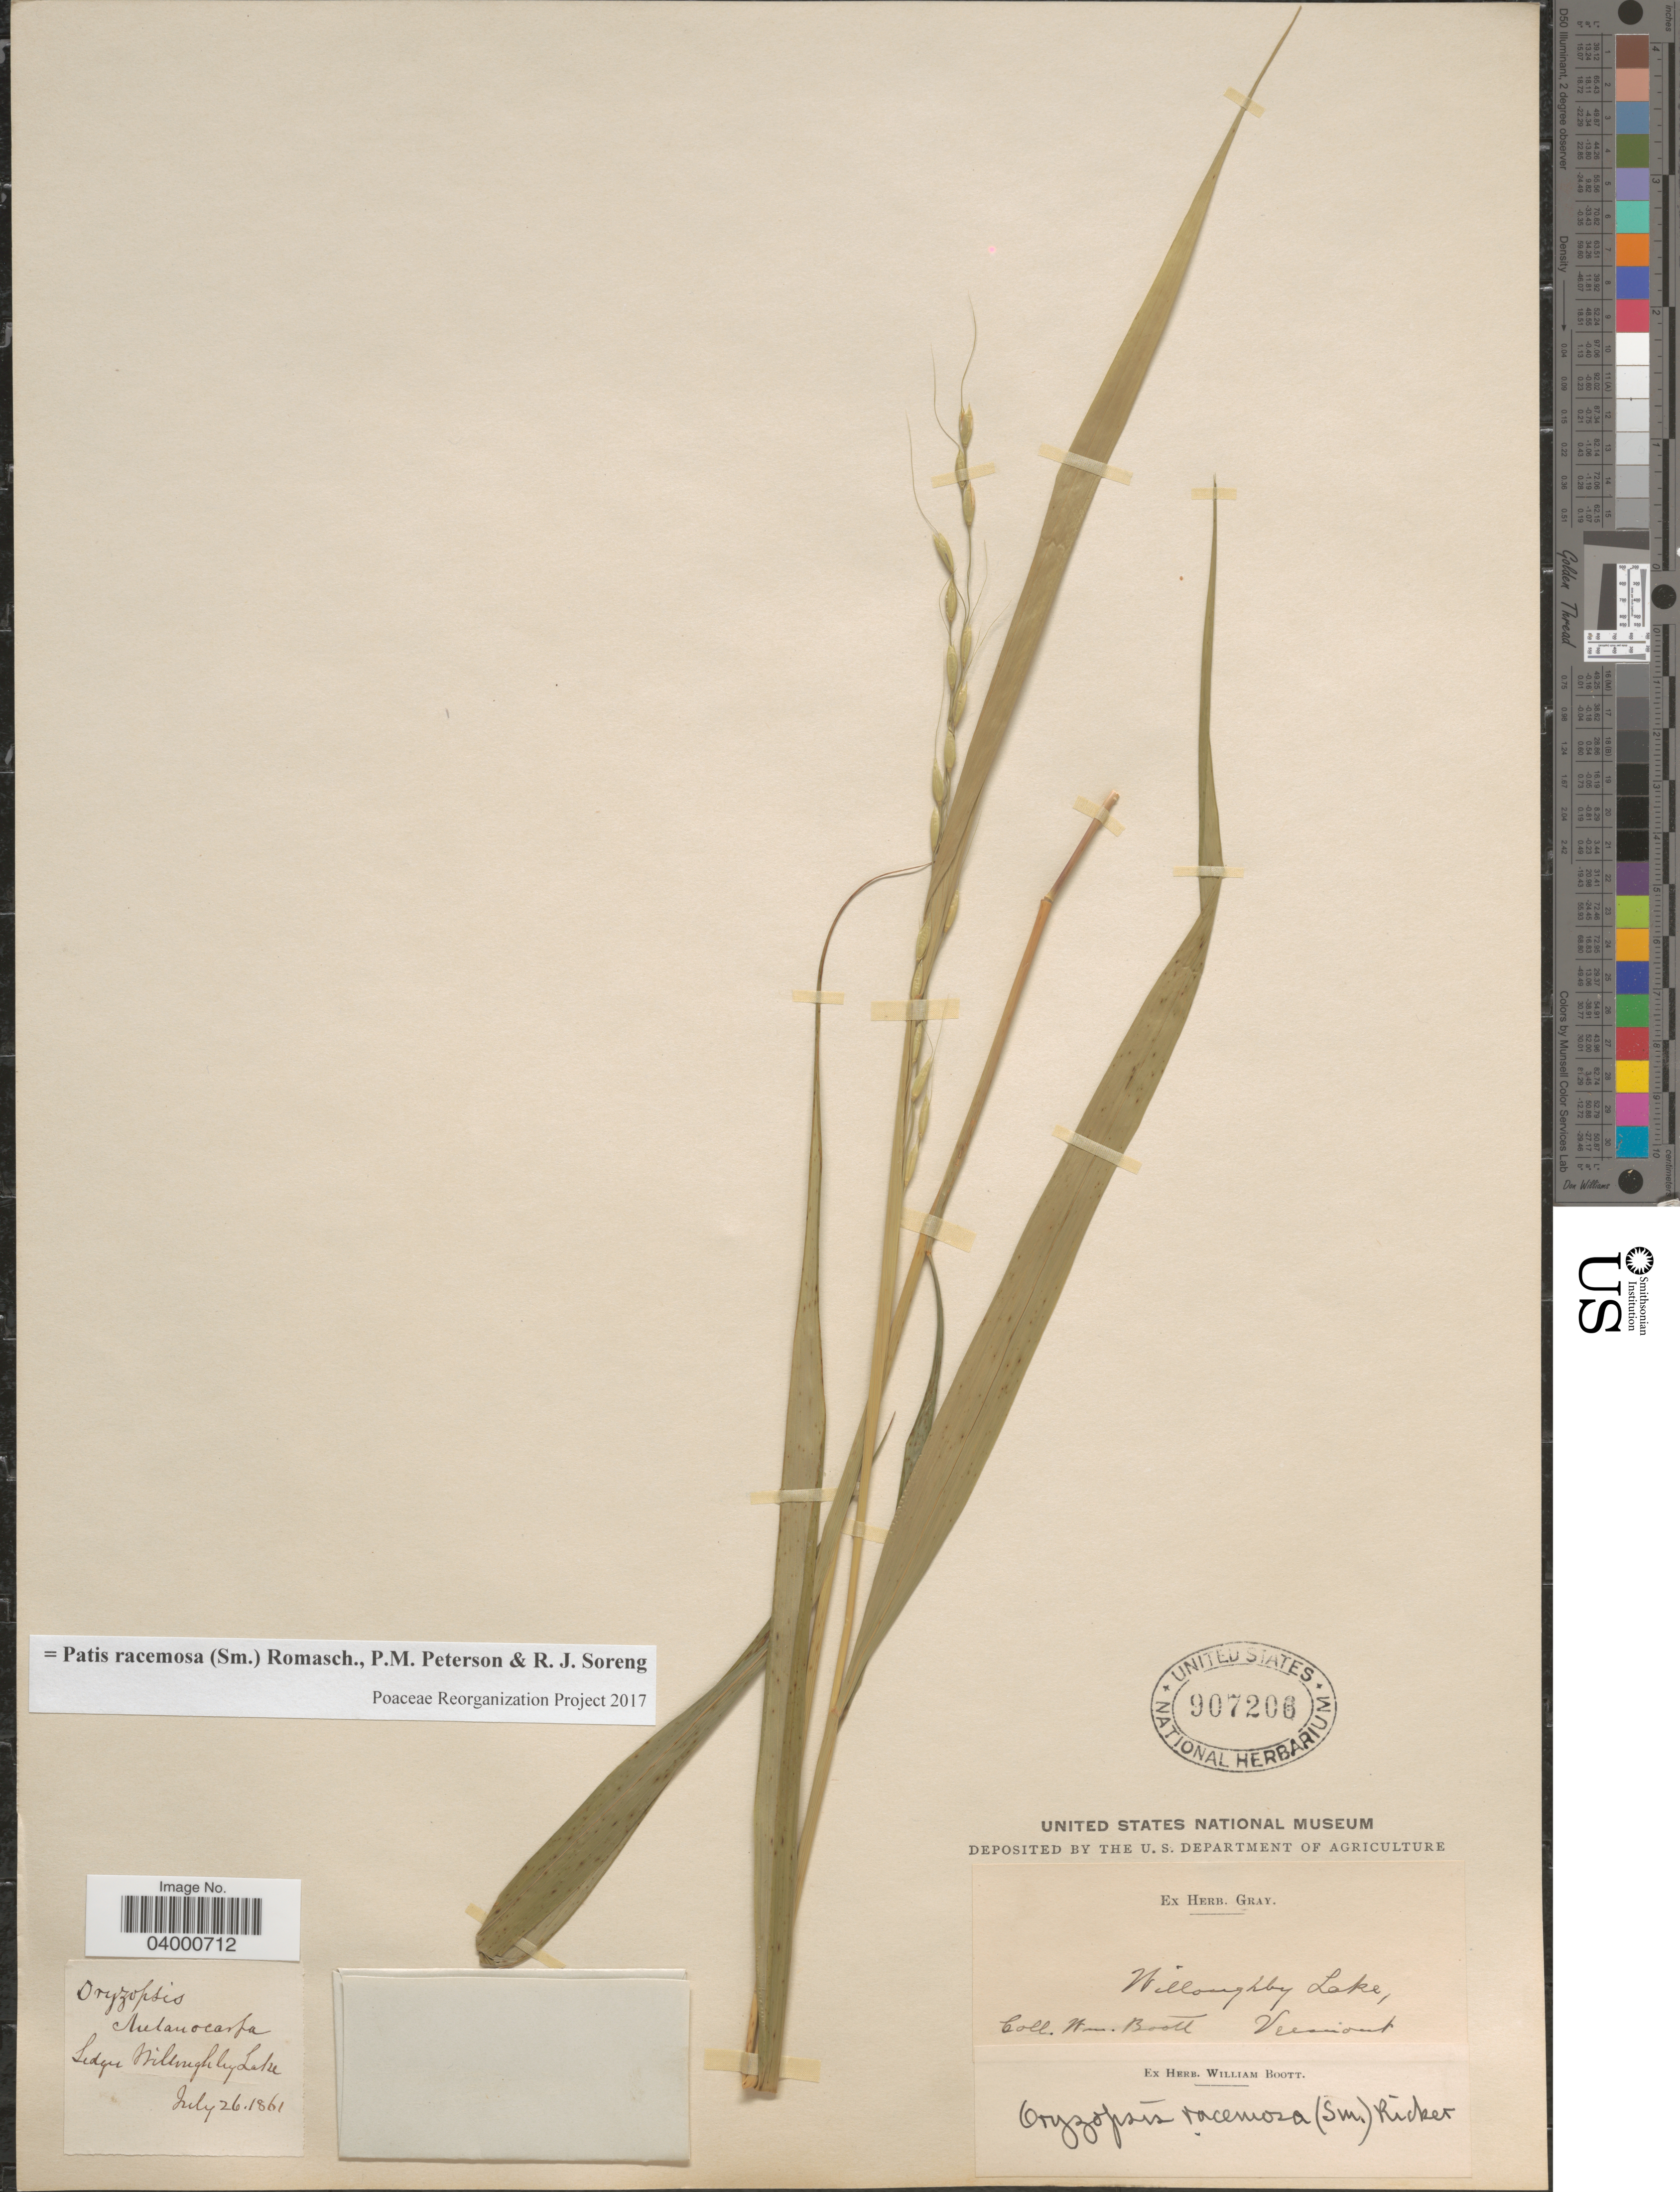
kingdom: Plantae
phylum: Tracheophyta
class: Liliopsida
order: Poales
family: Poaceae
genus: Patis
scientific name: Patis racemosa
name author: (Sm.) Romasch. et al.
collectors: W. Boott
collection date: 1861-07-26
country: United States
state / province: Vermont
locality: Ledges Willoughby Lake.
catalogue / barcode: US 907206